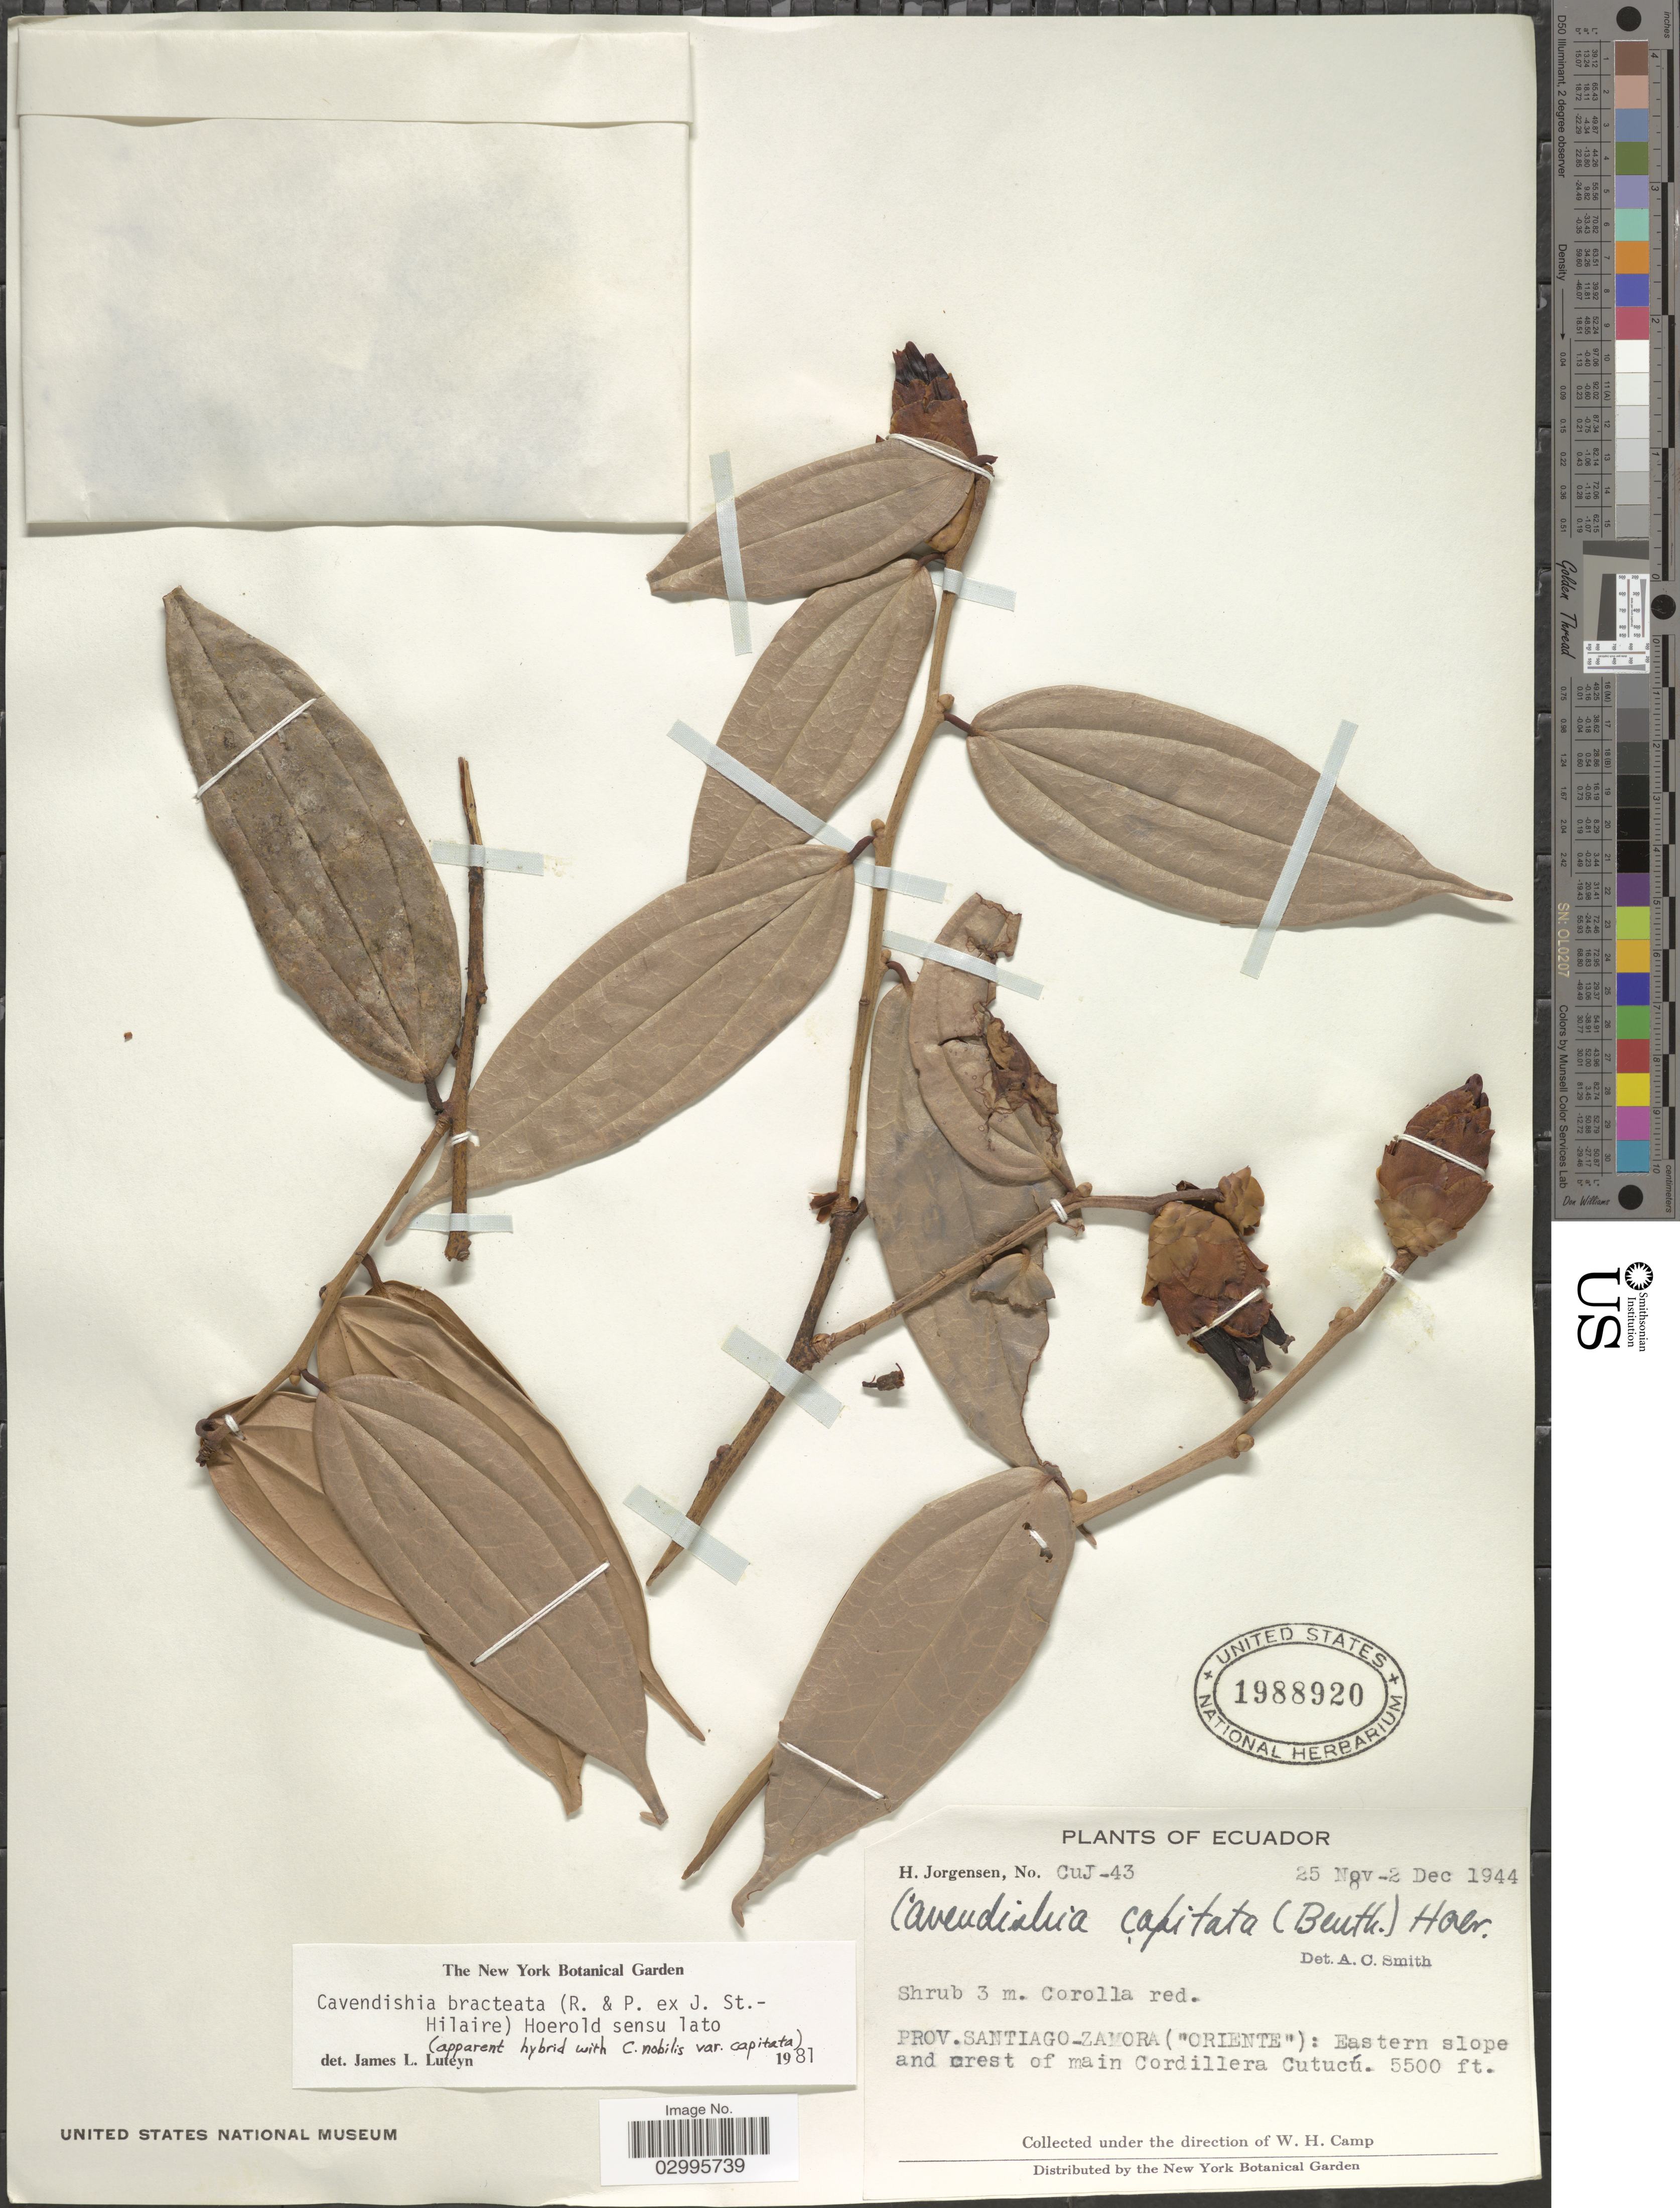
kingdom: Plantae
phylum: Tracheophyta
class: Magnoliopsida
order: Ericales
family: Ericaceae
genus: Cavendishia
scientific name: Cavendishia bracteata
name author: (Ruiz & Pav. ex J. St.-Hil.) Hoerold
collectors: H. Jørgensen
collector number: CuJ-43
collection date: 1944-11-25/1944-12-02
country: Ecuador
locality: Prov. Santiago-Zamora ("Oriente"): Eastern slope and crest of main Cordillera Cutucú.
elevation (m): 1676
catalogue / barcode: US 1988920